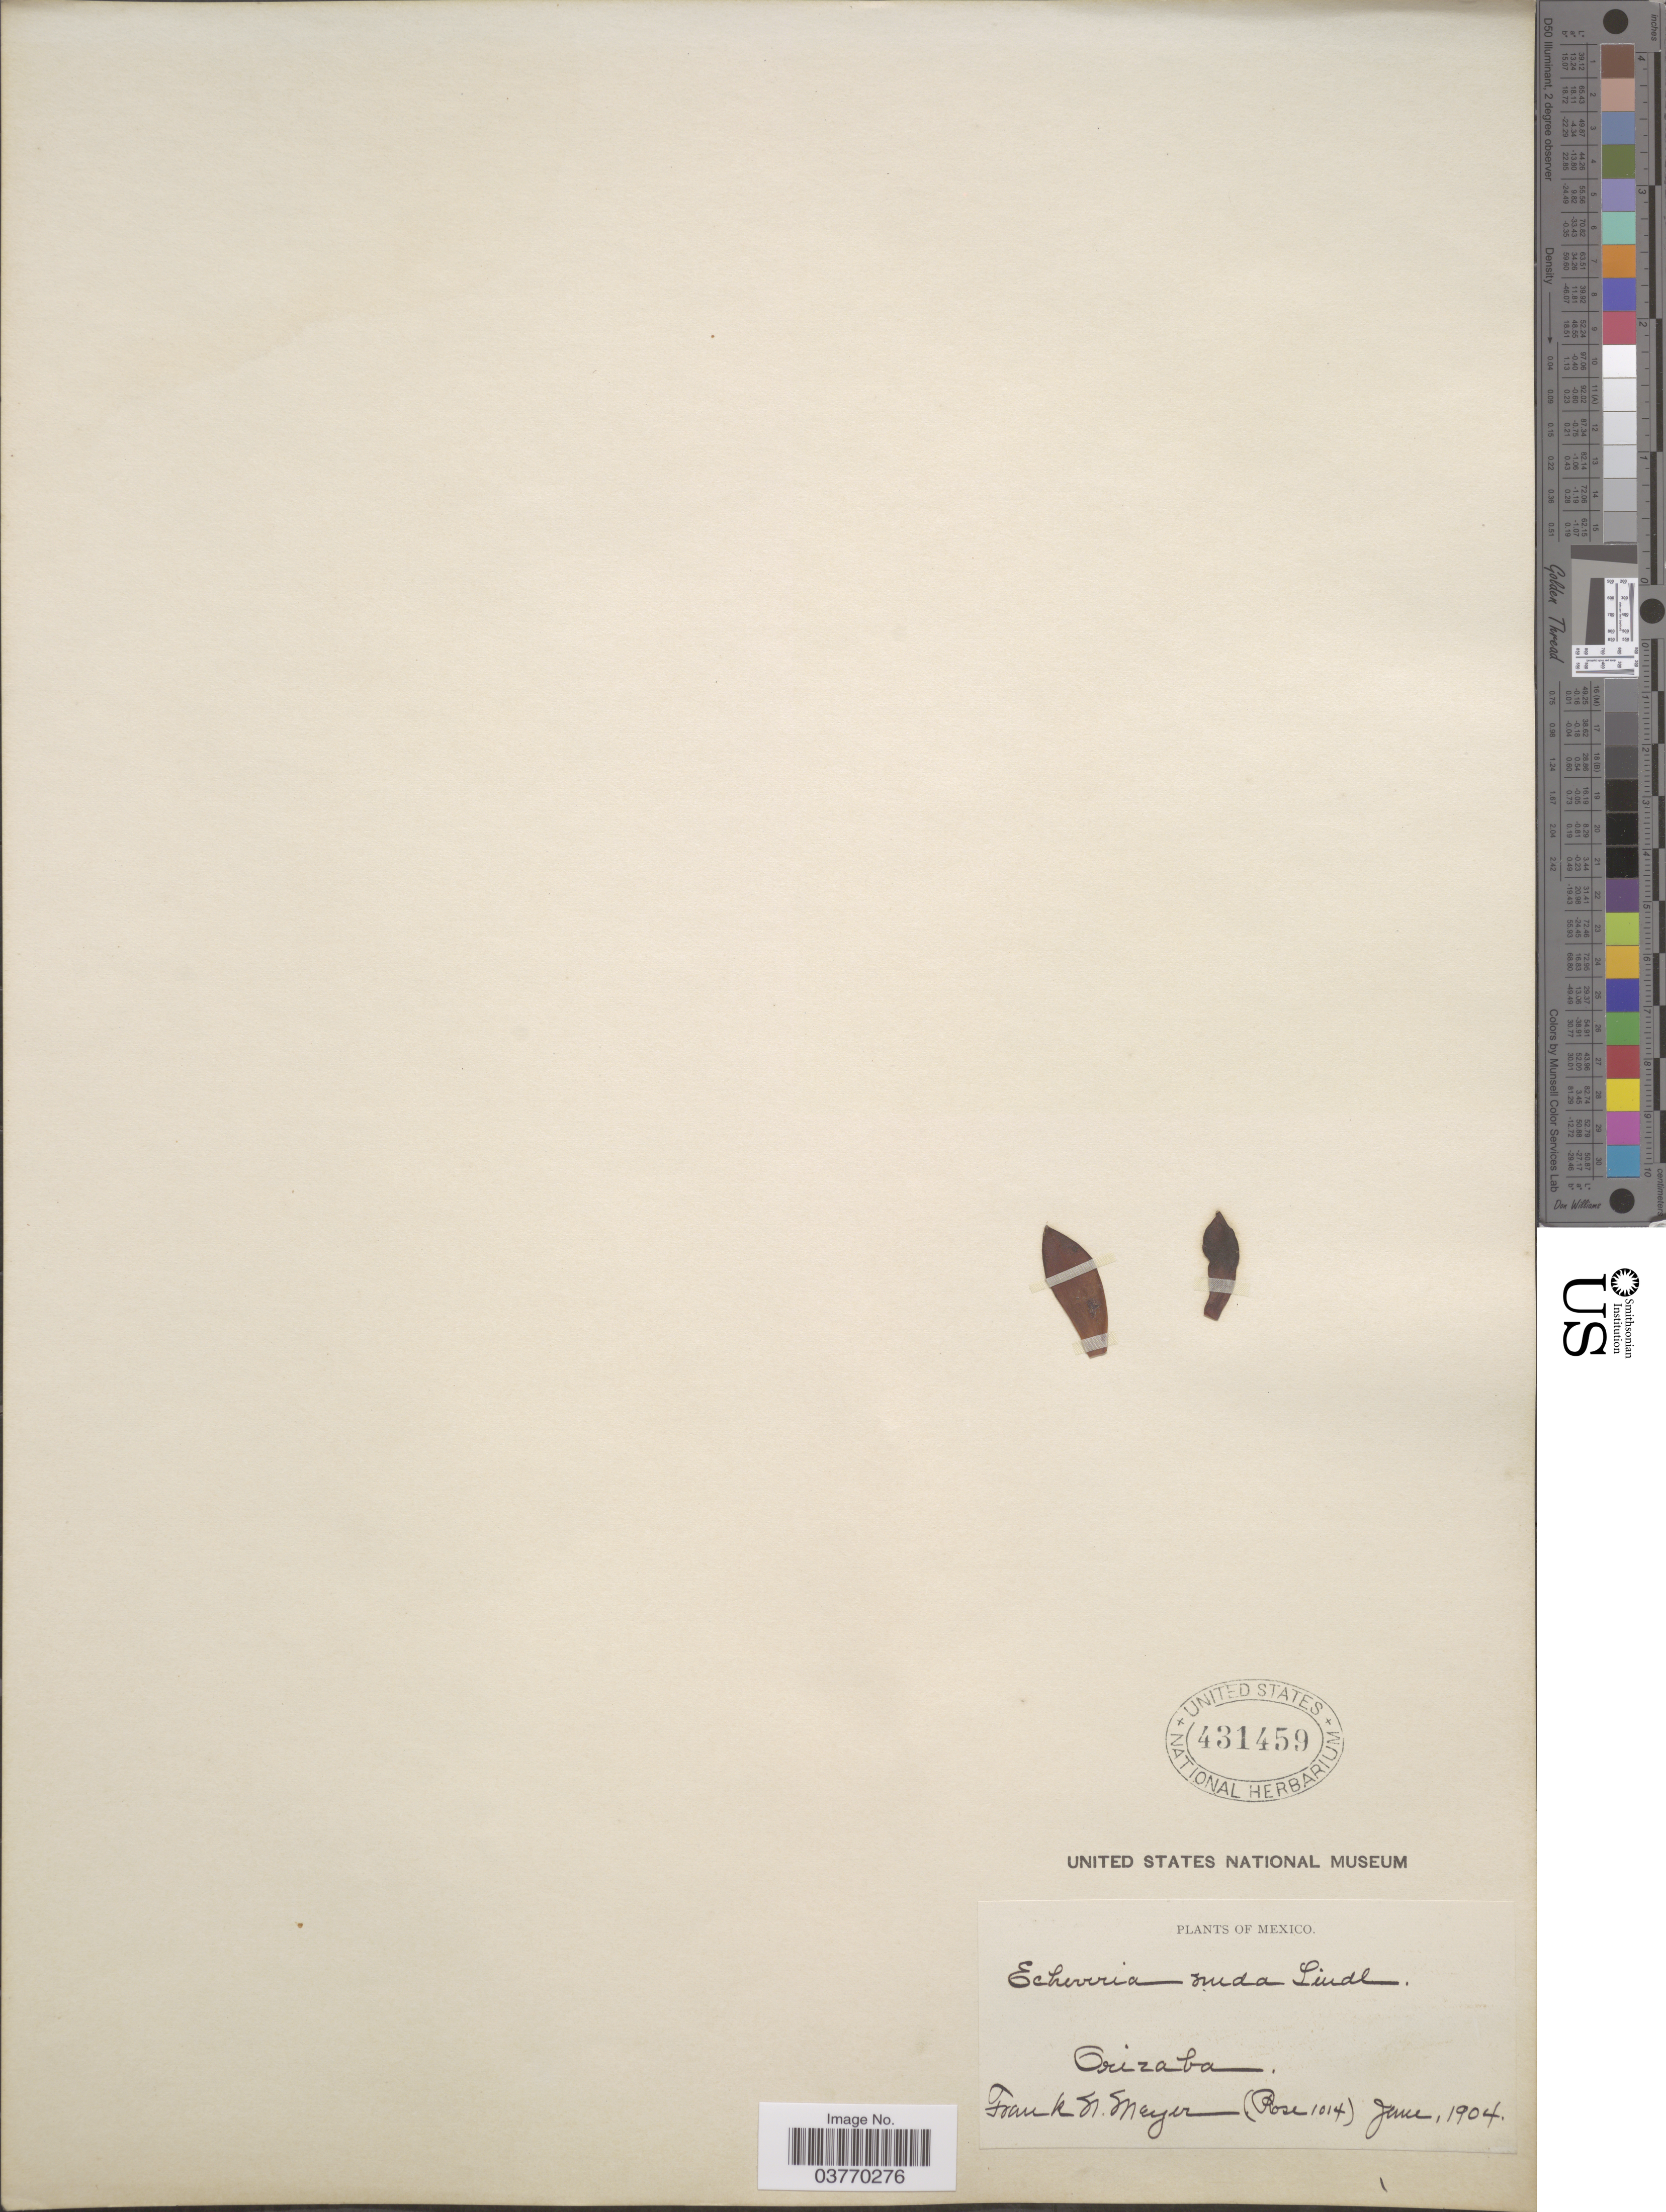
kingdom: Plantae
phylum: Tracheophyta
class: Magnoliopsida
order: Saxifragales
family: Crassulaceae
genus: Echeveria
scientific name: Echeveria nuda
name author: Baker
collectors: F. N. Meyer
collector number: Rose1014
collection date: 1904-06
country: Mexico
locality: Orizaba.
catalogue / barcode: US 431459